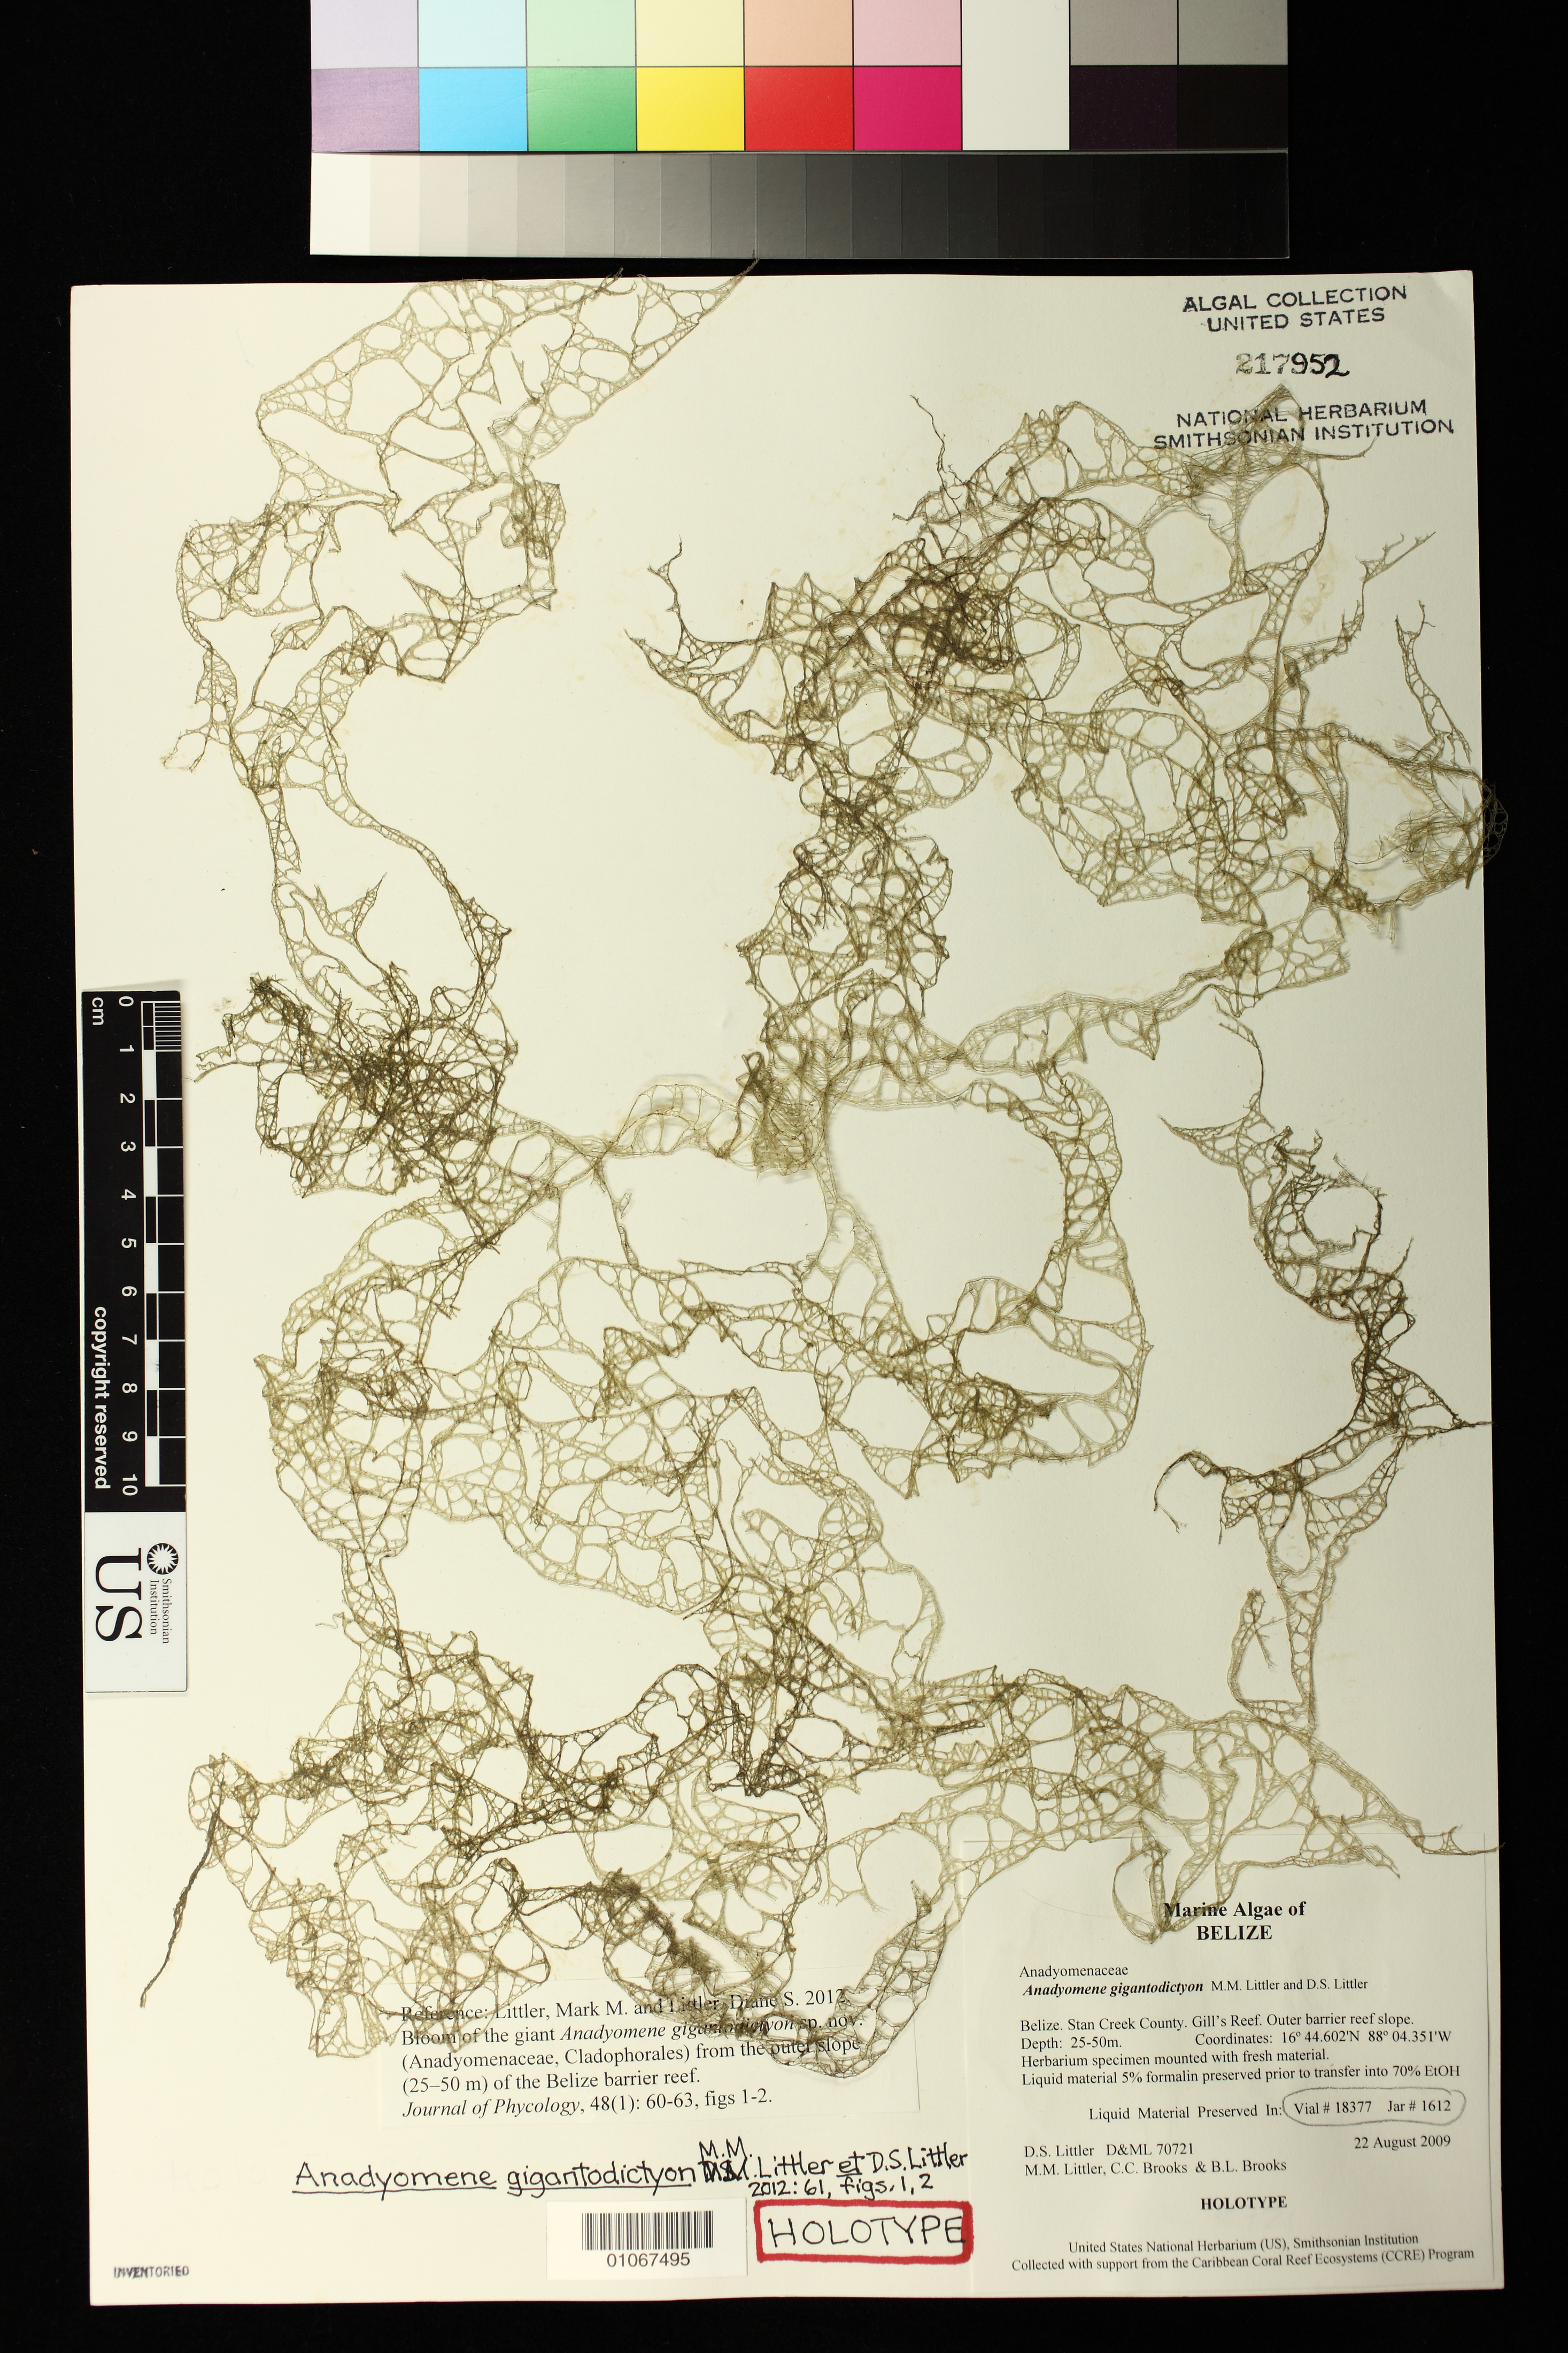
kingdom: Plantae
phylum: Chlorophyta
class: Ulvophyceae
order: Cladophorales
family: Anadyomenaceae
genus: Anadyomene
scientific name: Anadyomene gigantodictyon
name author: Littler & D.S. Littler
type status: Holotype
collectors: D. S. Littler, M. M. Littler, C. Brooks & B. Brooks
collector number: D&ML 70721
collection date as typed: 22 Aug 2009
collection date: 2009-08-22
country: Belize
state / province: Stann Creek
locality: Gill's Reef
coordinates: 16 44.602"N, 88 04.351'W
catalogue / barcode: US 217952